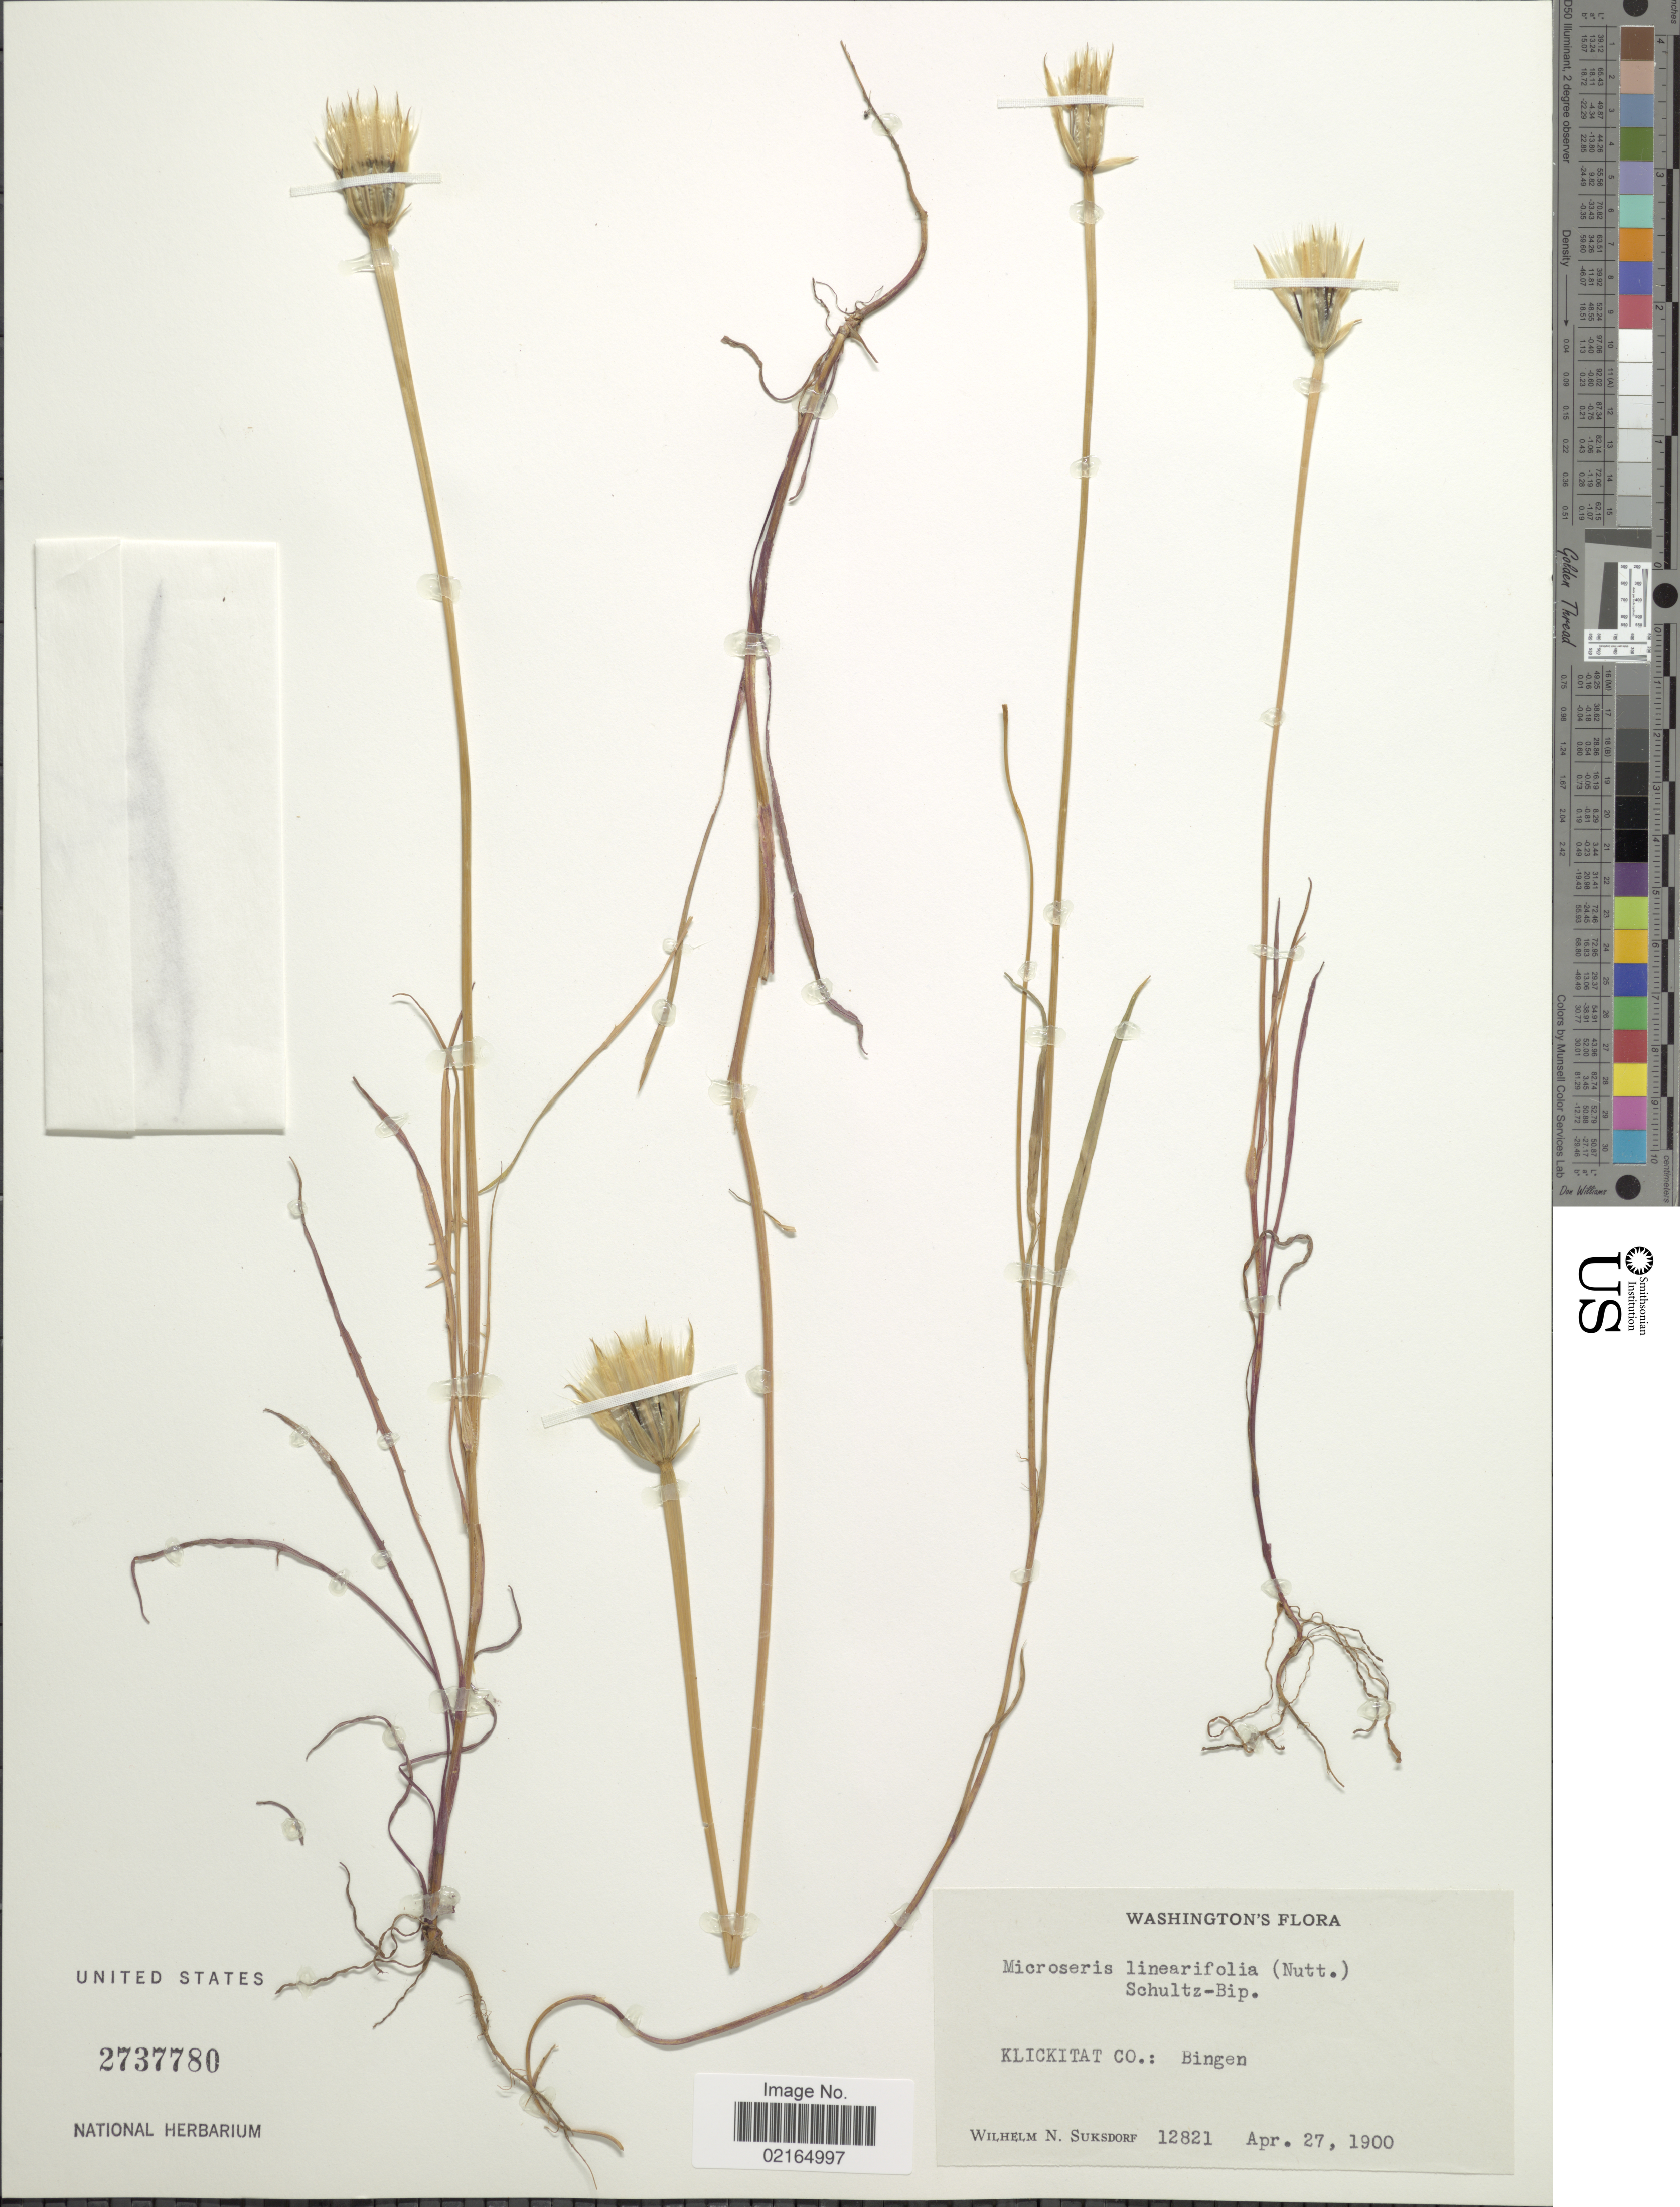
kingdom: Plantae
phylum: Tracheophyta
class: Magnoliopsida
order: Asterales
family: Asteraceae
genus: Uropappus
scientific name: Uropappus lindleyi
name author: (DC.) Nutt.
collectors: W. N. Suksdorf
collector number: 12821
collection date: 1900-04-27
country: United States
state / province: Washington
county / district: Klickitat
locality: Klickitat Co.: Bingen.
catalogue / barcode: US 2737780